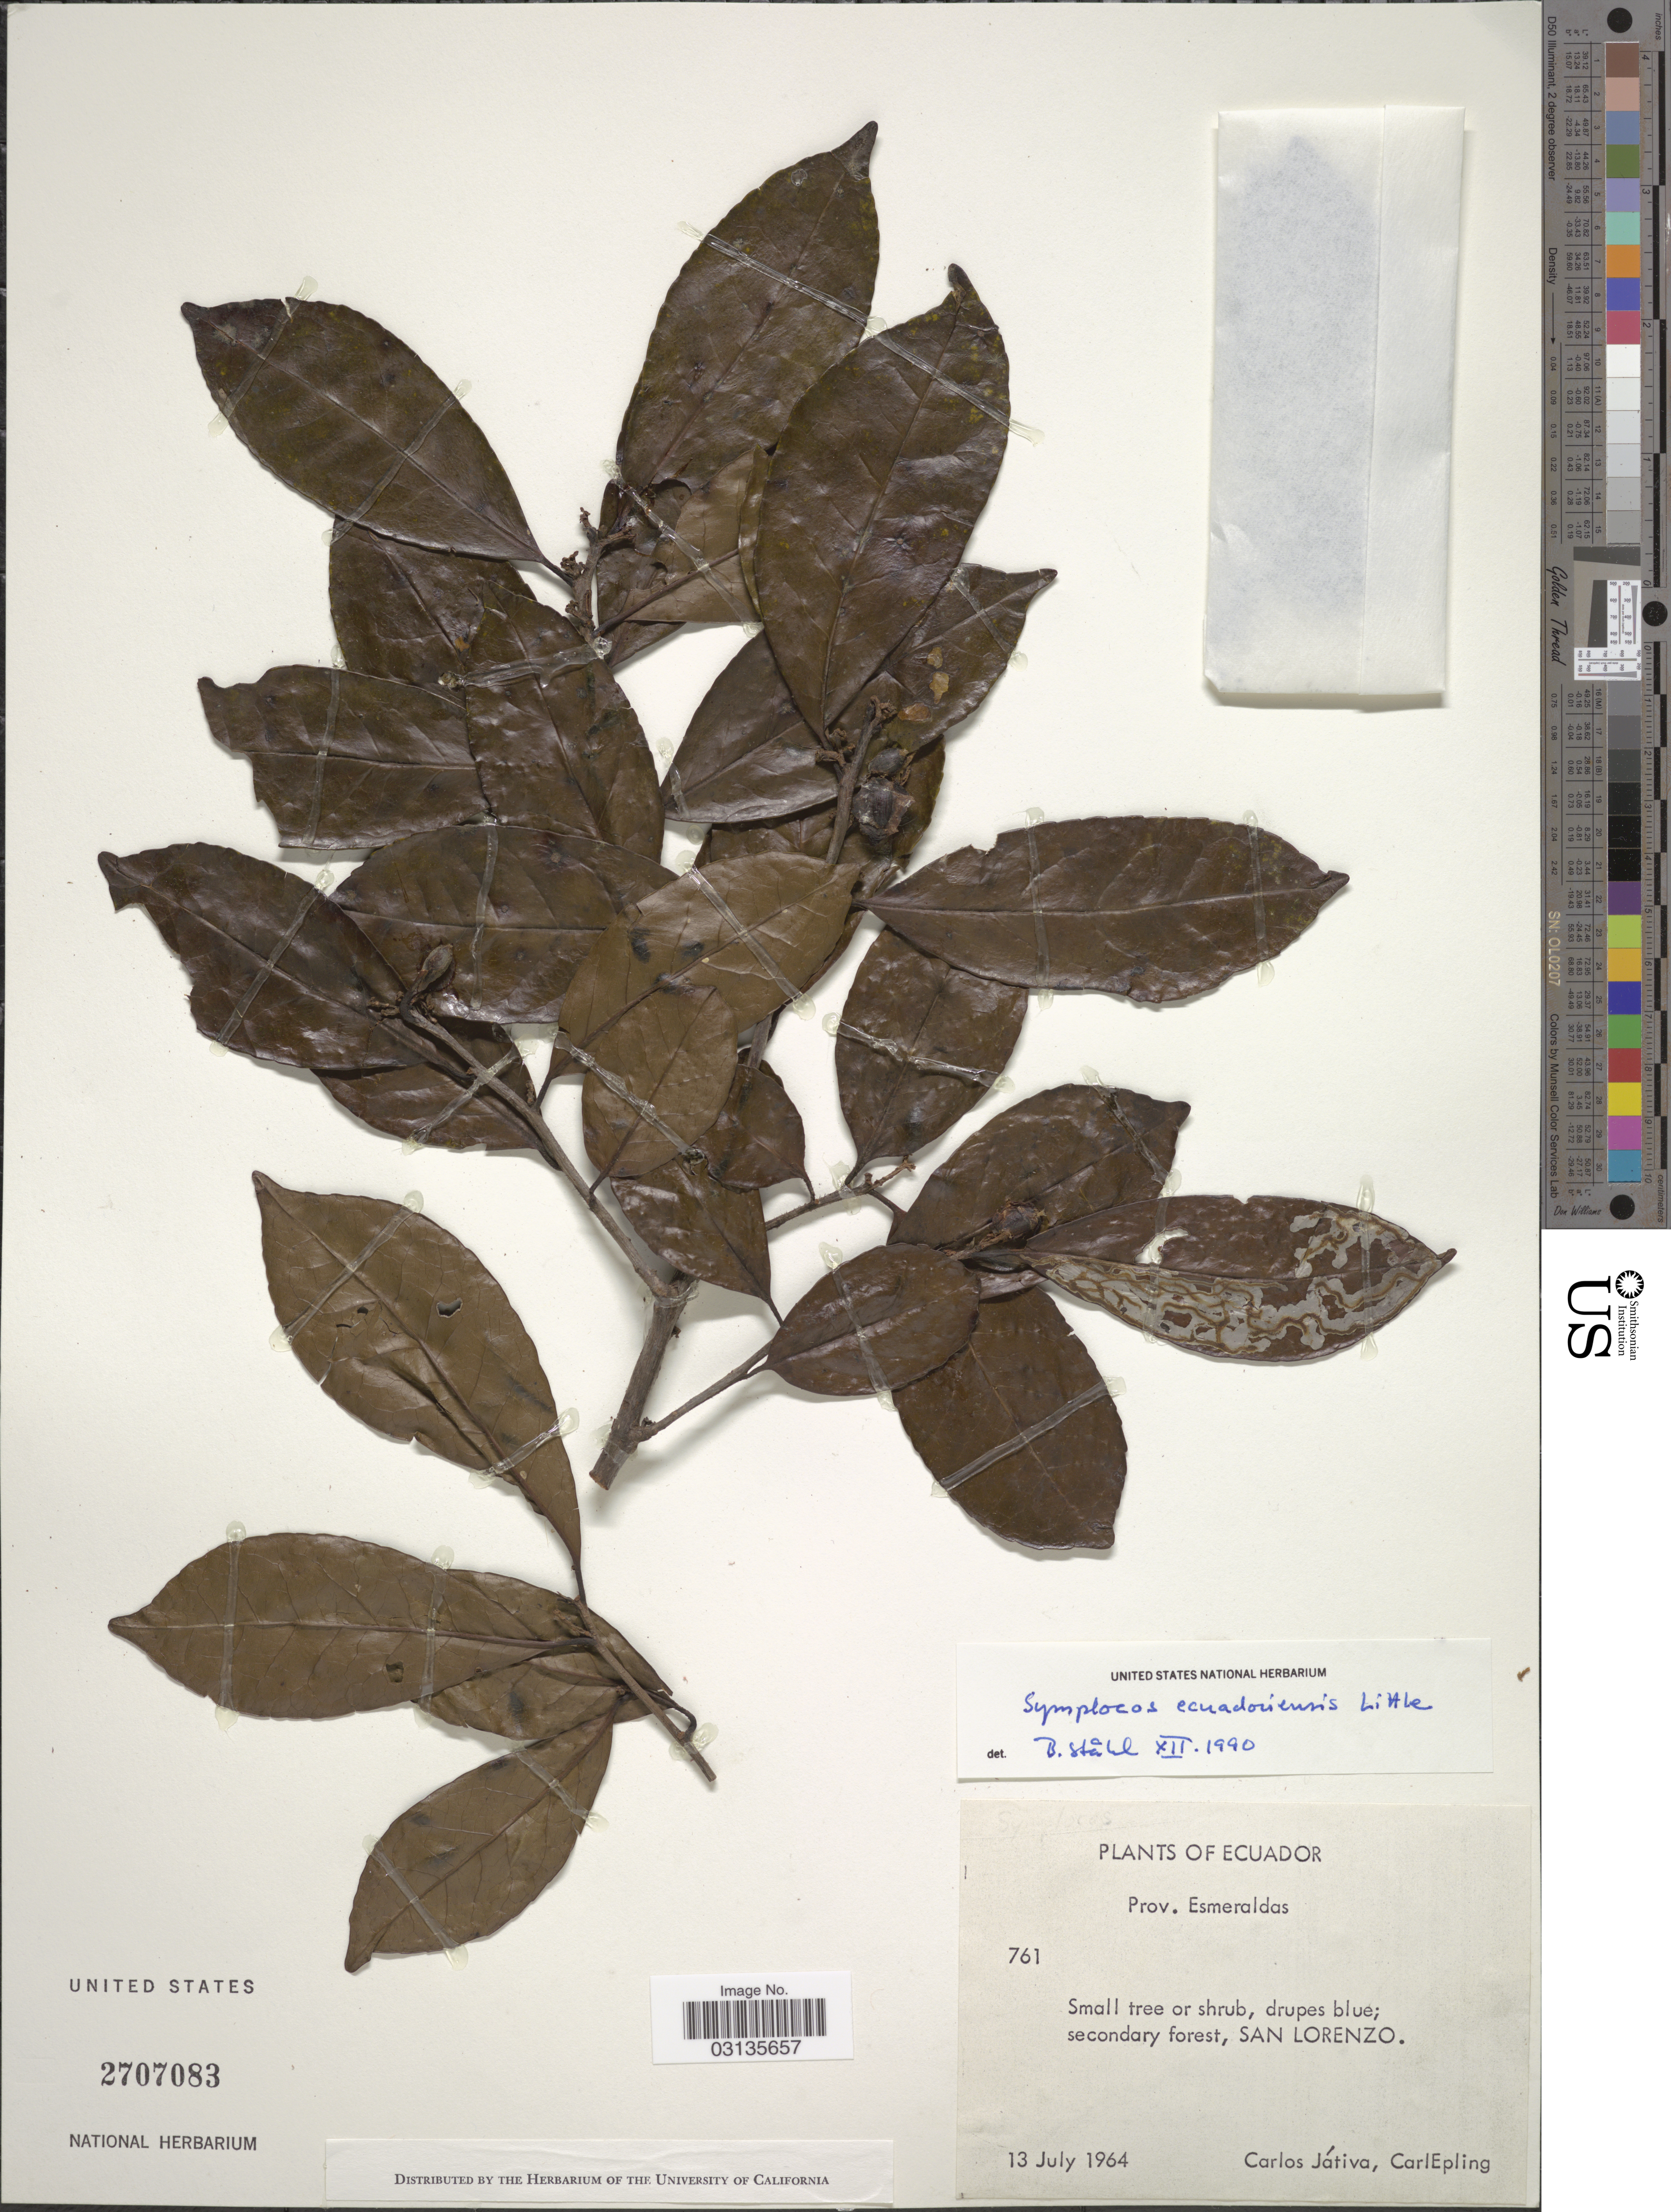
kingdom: Plantae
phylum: Tracheophyta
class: Magnoliopsida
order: Ericales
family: Symplocaceae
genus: Symplocos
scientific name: Symplocos ecuadorensis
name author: Little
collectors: C. D. Játiva & C. C. Epling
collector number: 761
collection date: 1964-07-13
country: Ecuador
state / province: Esmeraldas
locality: San Lorenzo.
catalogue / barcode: US 2707083